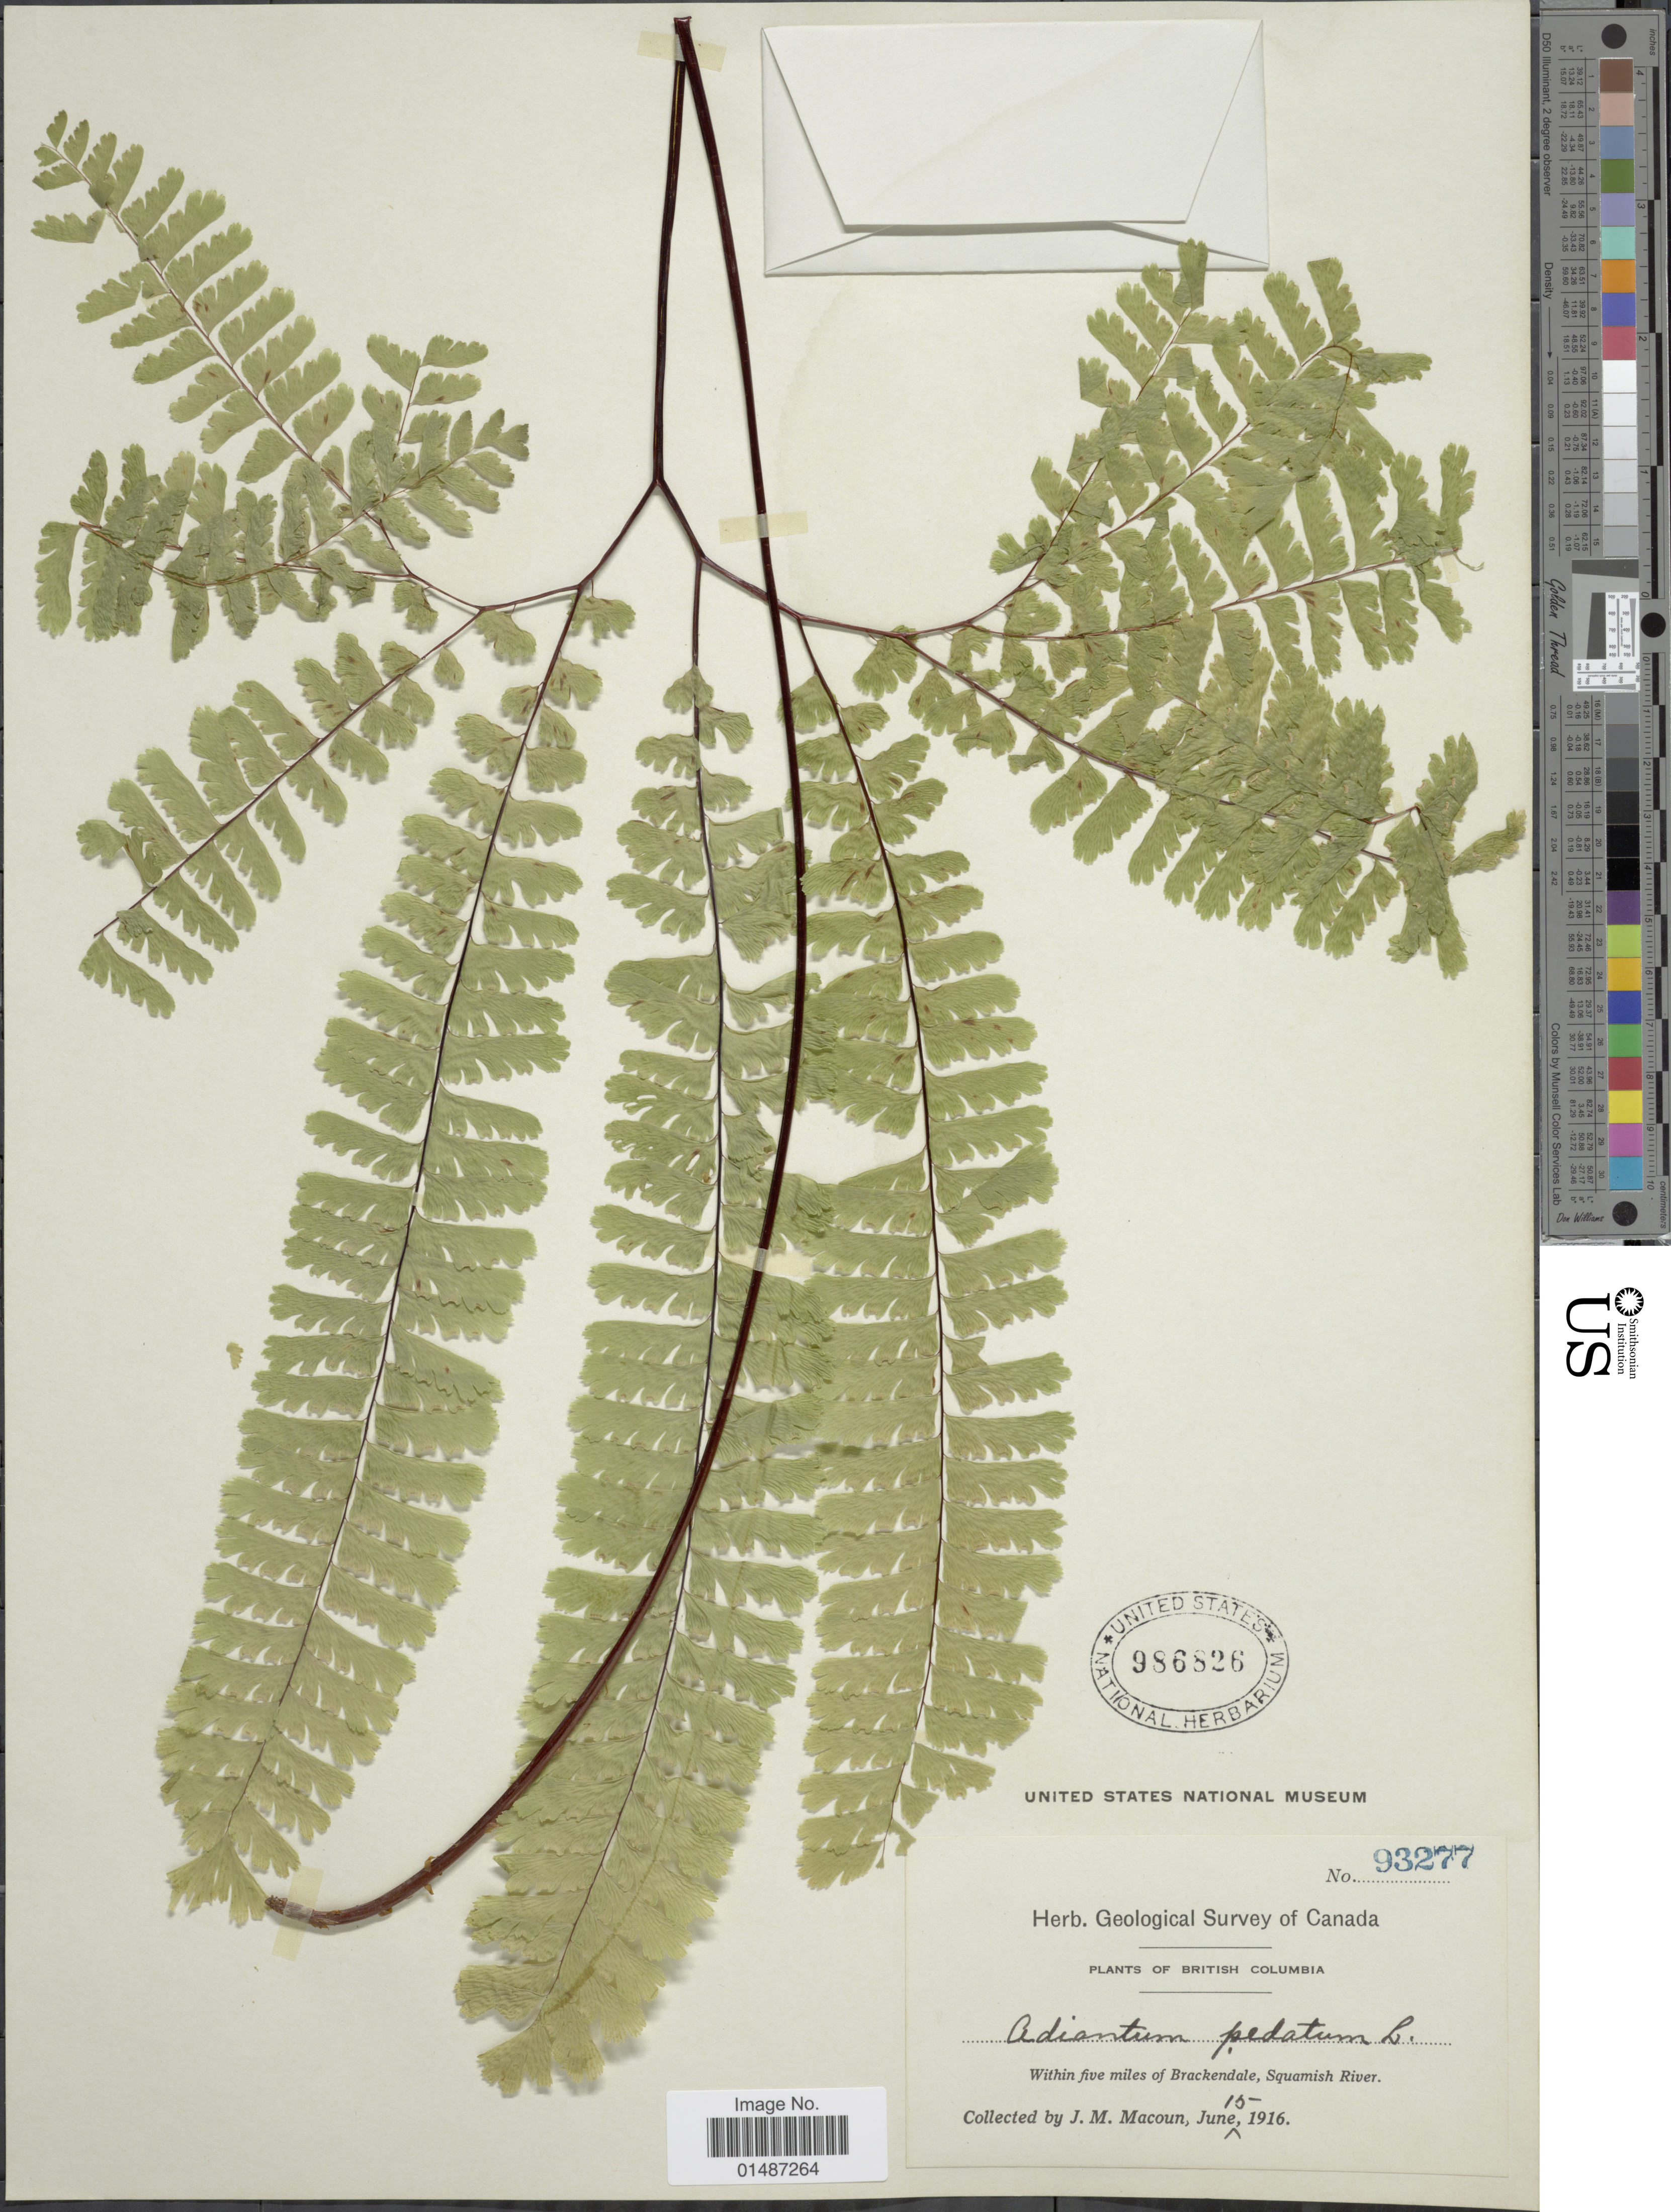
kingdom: Plantae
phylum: Tracheophyta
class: Polypodiopsida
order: Polypodiales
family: Pteridaceae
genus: Adiantum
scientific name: Adiantum pedatum subsp. aleuticum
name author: (Rupr.) Calder & Roy L. Taylor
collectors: J. M. Macoun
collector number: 93277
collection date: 1916-06-15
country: Canada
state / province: British Columbia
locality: Within five miles of Brackendale, Squamish River.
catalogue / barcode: US 986826